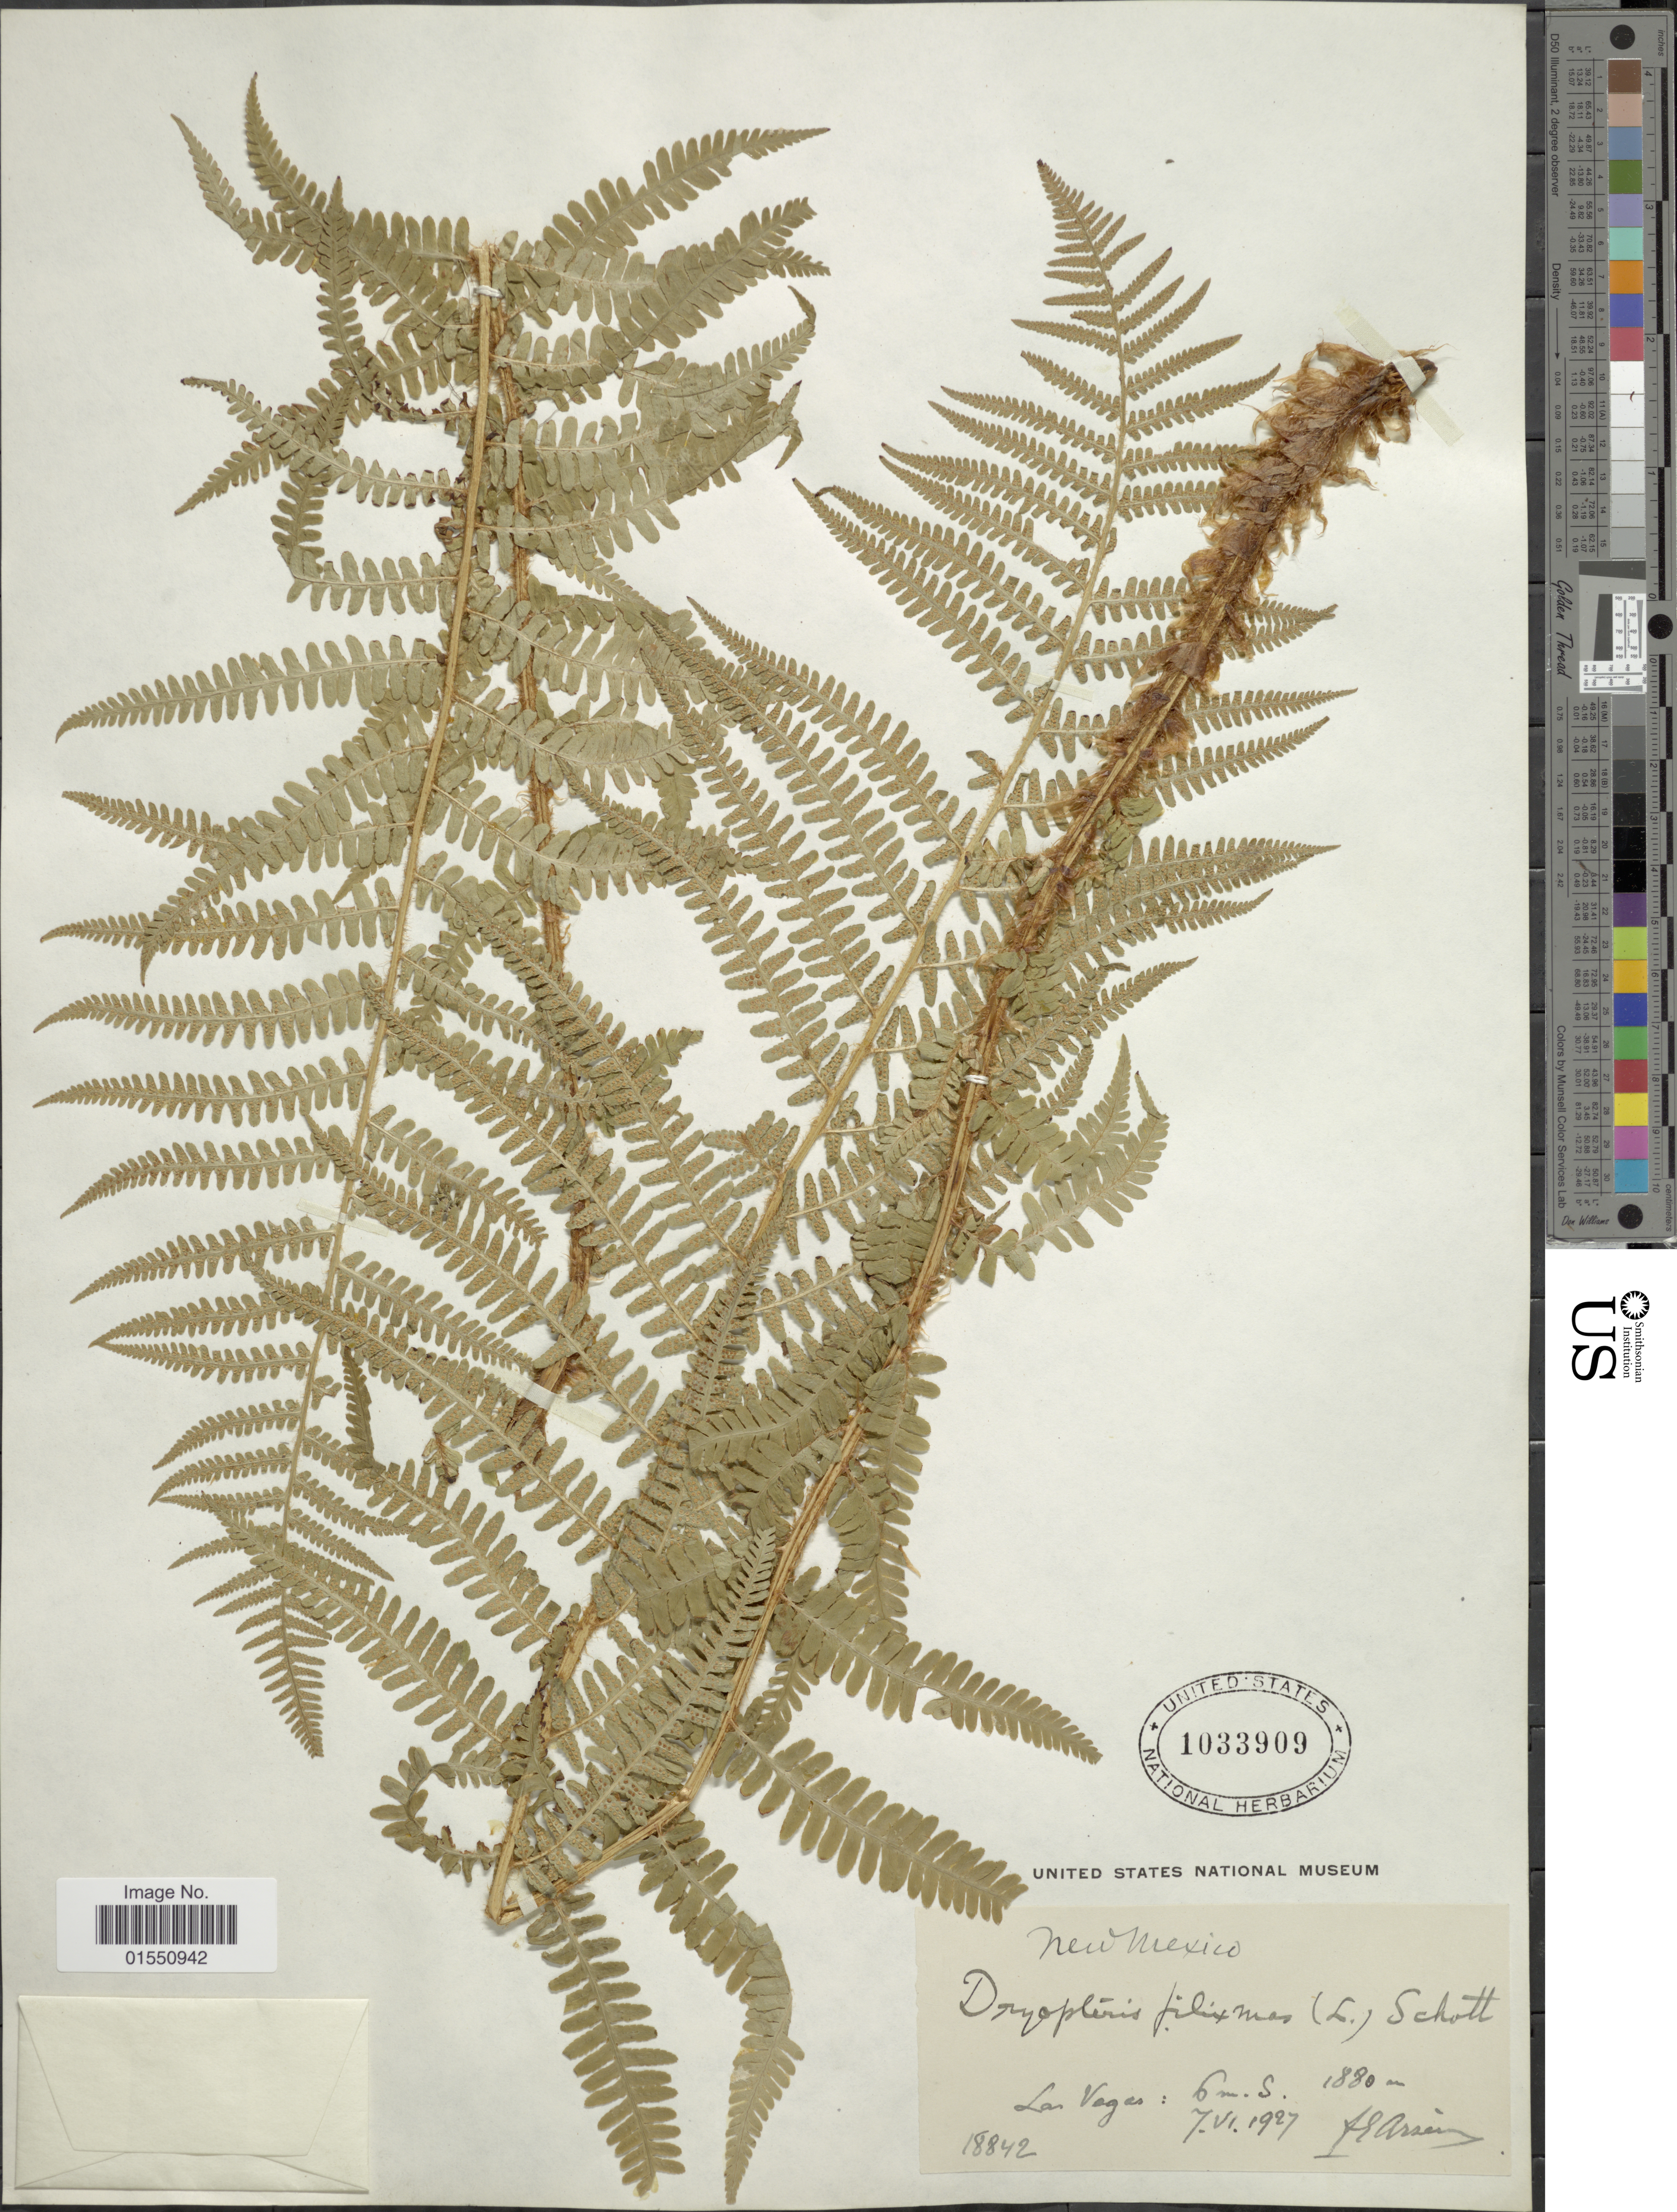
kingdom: Plantae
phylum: Tracheophyta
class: Polypodiopsida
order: Polypodiales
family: Dryopteridaceae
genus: Dryopteris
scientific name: Dryopteris filix-mas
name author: (L.) Schott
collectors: F. Arsène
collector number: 18842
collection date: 1927-06-07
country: United States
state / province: New Mexico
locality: Las Vagas: 6 m. S.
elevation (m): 1880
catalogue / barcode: US 1033909